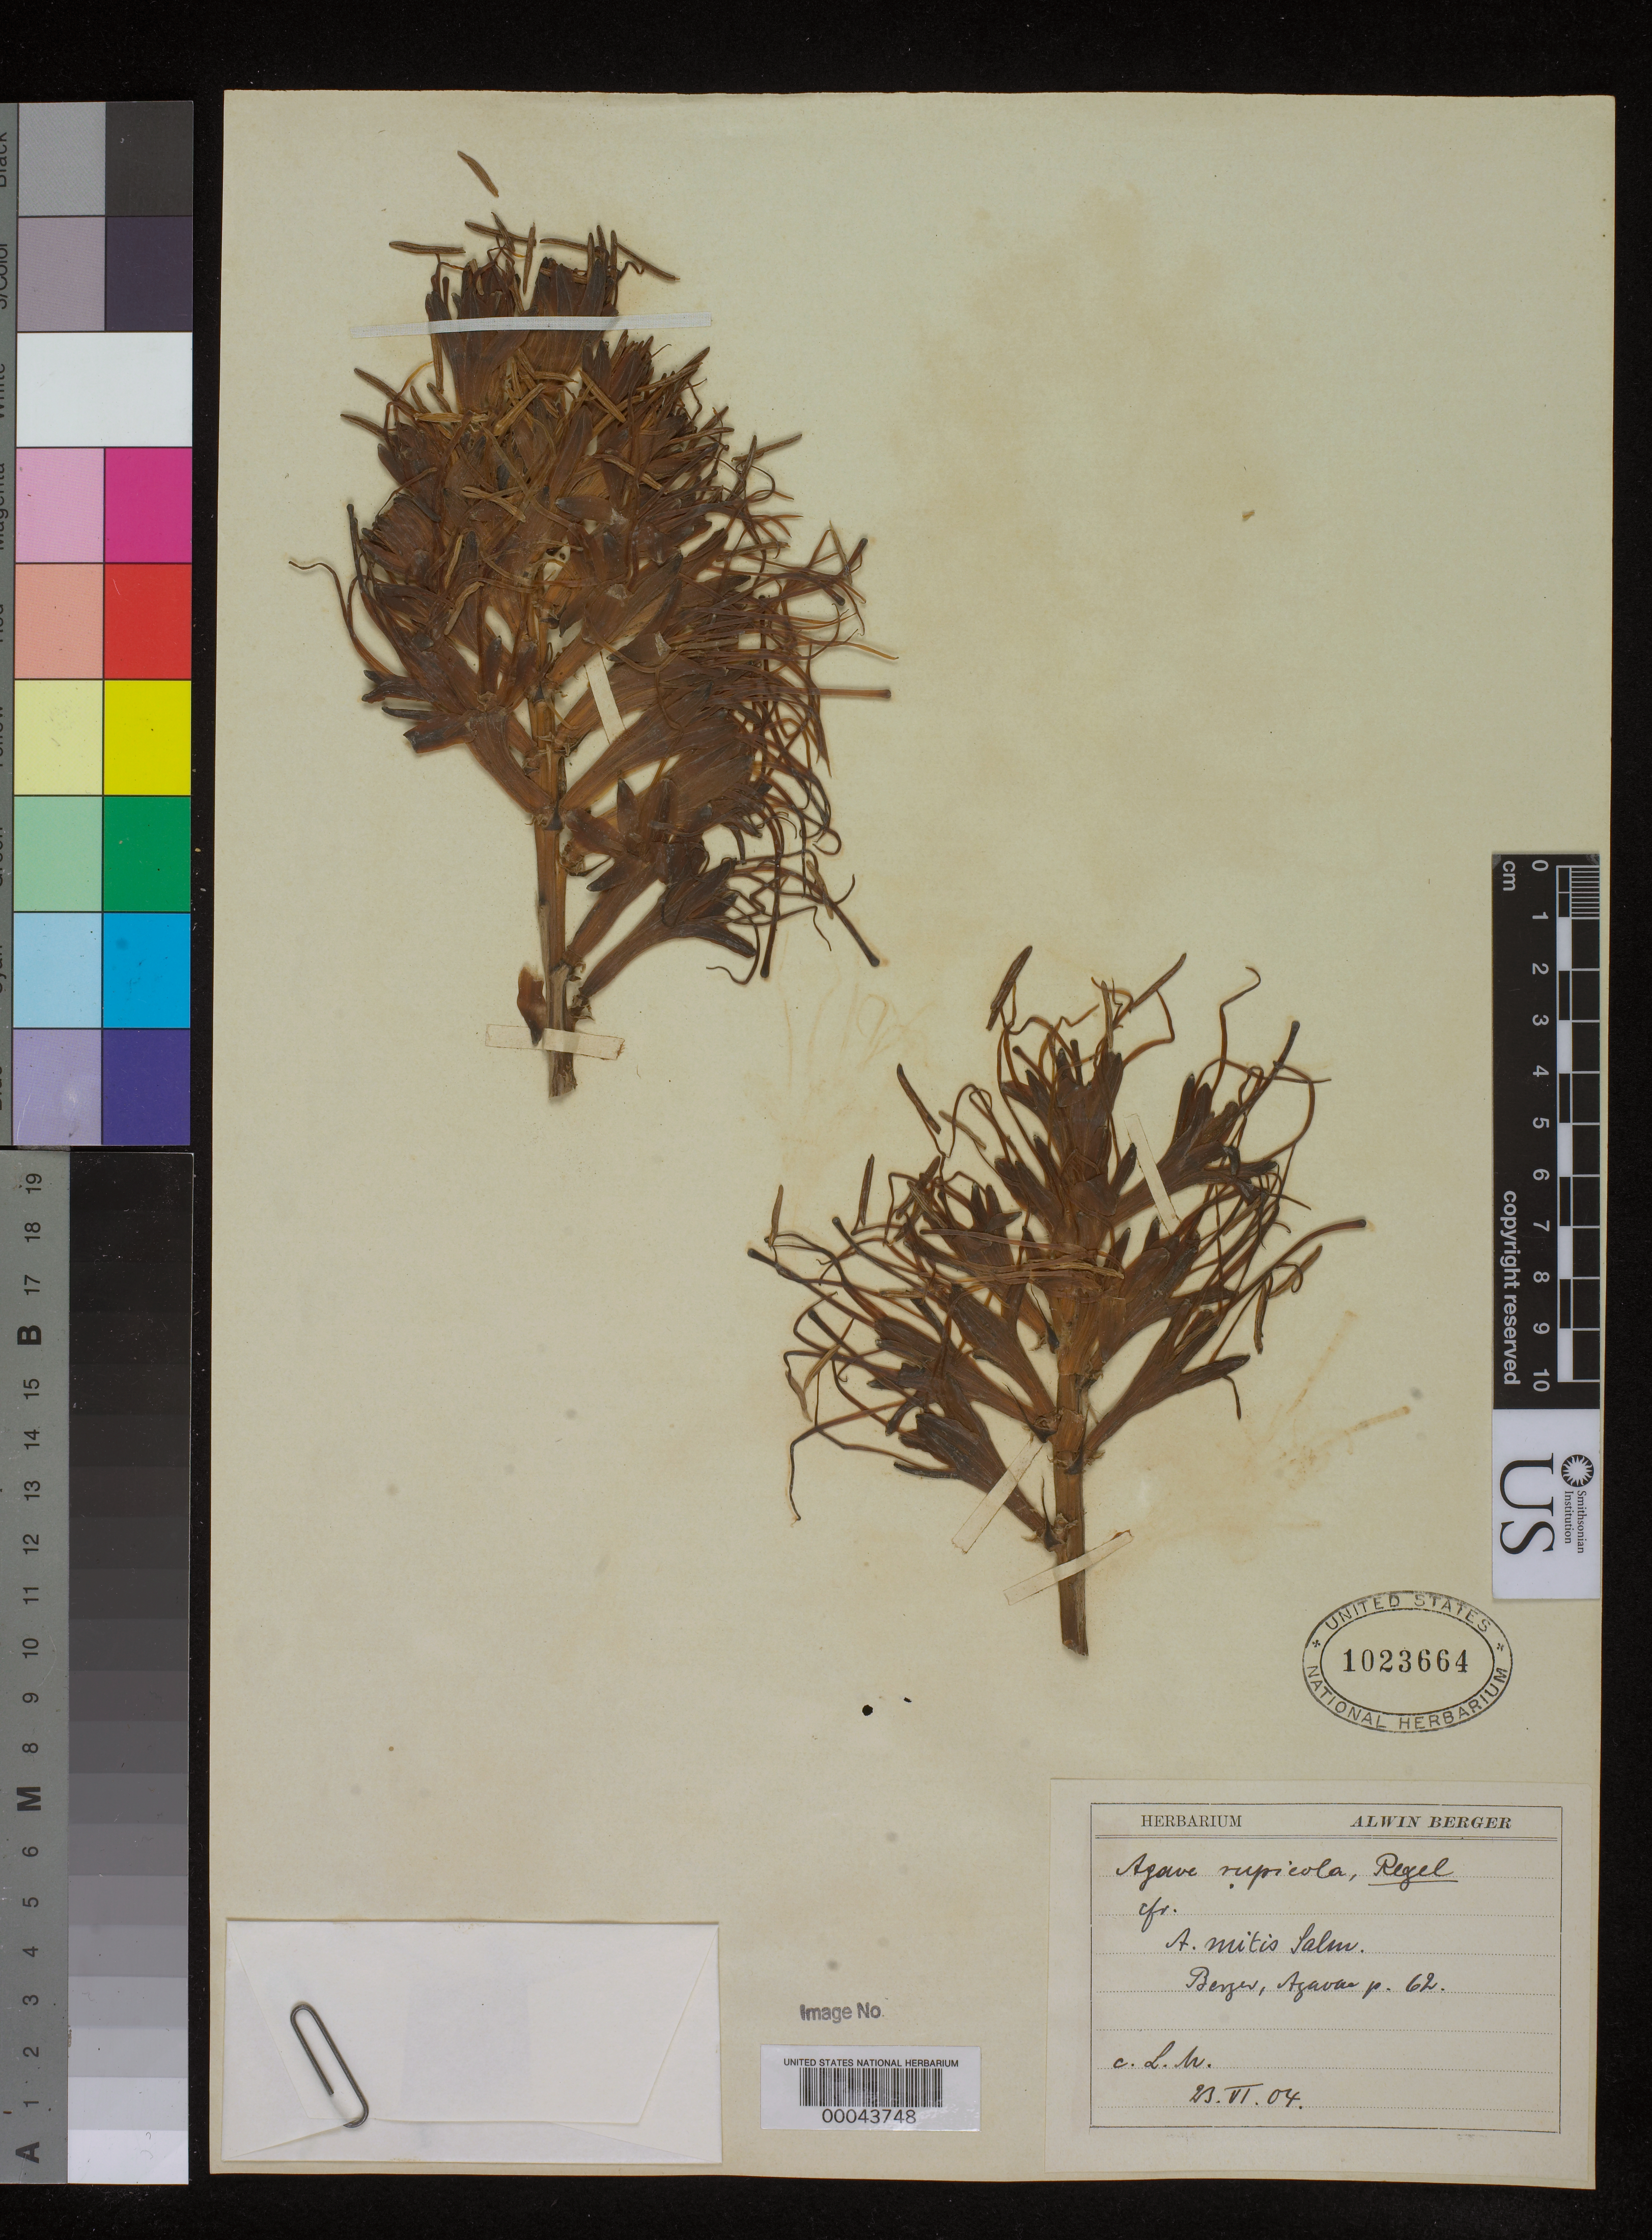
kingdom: Plantae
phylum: Tracheophyta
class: Liliopsida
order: Asparagales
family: Asparagaceae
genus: Agave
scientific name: Agave celsii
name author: Hook.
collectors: ex herb. A. Berger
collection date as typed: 23 Jun 1904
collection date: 1904-06-23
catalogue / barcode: US 1023664